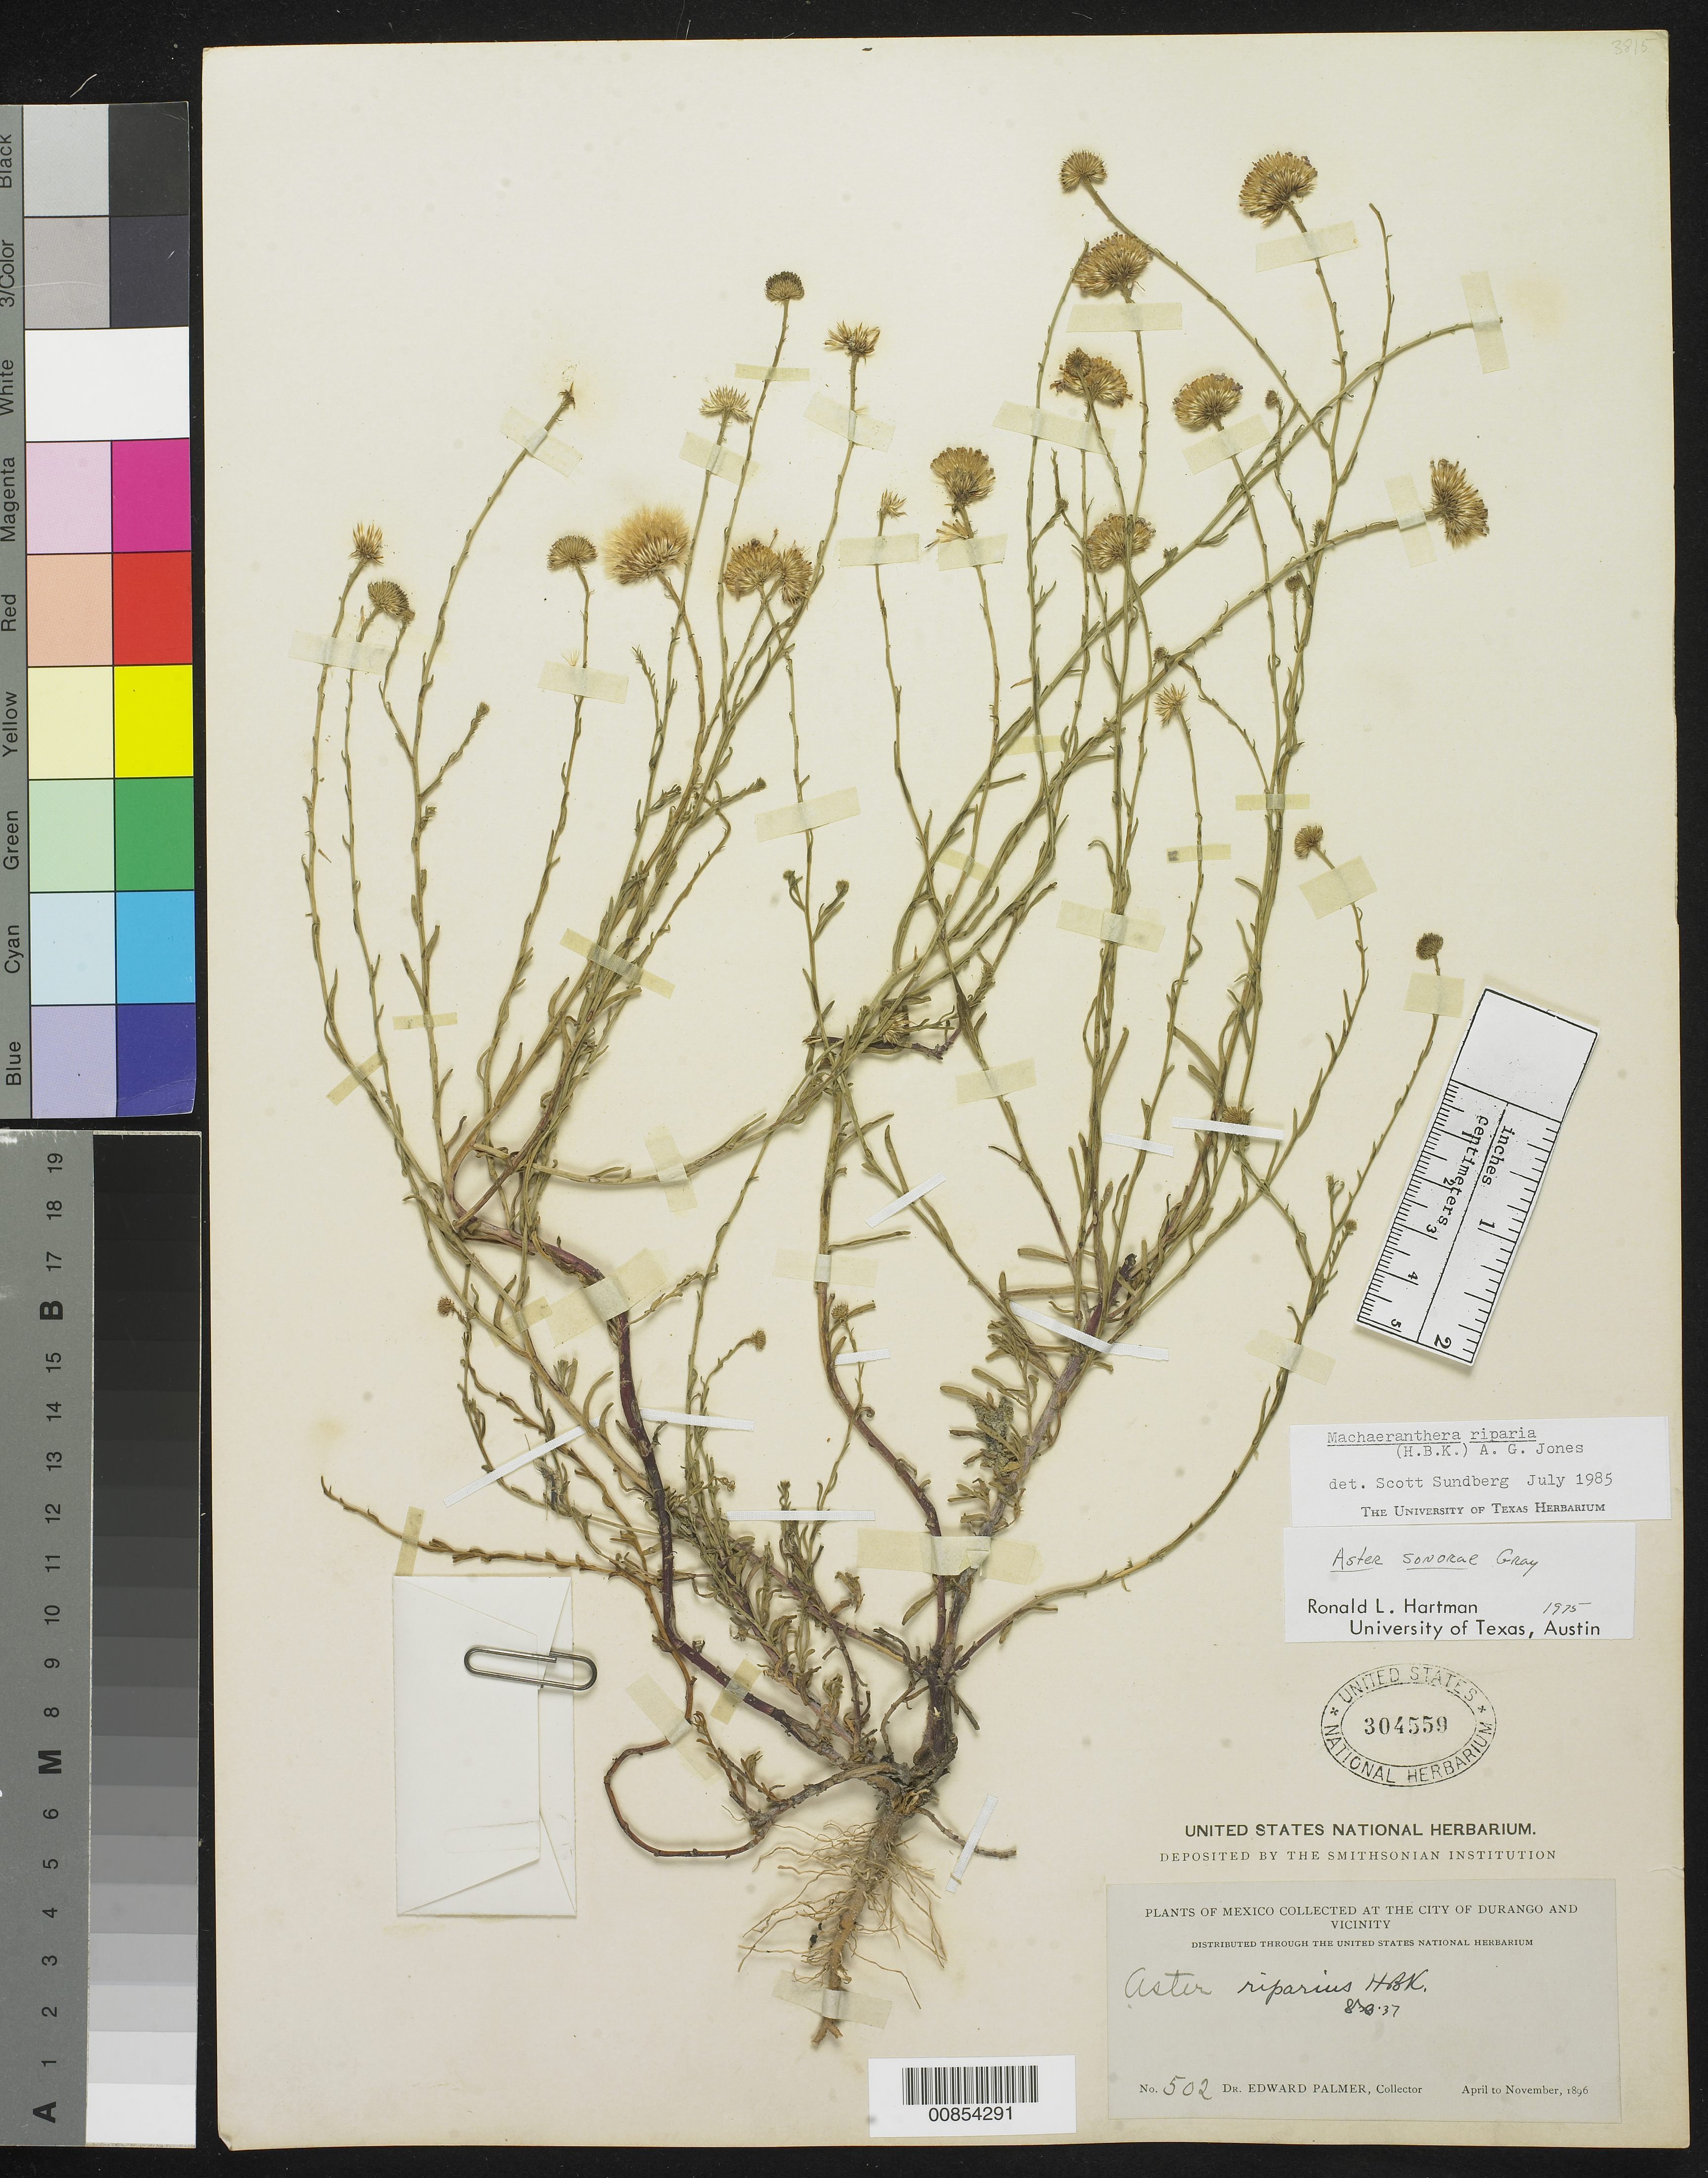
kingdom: Plantae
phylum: Tracheophyta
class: Magnoliopsida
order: Asterales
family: Asteraceae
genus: Machaeranthera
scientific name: Machaeranthera riparia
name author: (Kunth) A.G. Jones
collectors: E. Palmer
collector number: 502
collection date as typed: Apr 1896 to -- Nov 1896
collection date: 1896-04/1896-11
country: Mexico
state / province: Durango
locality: City of Durango and vicinity.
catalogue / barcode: US 304559